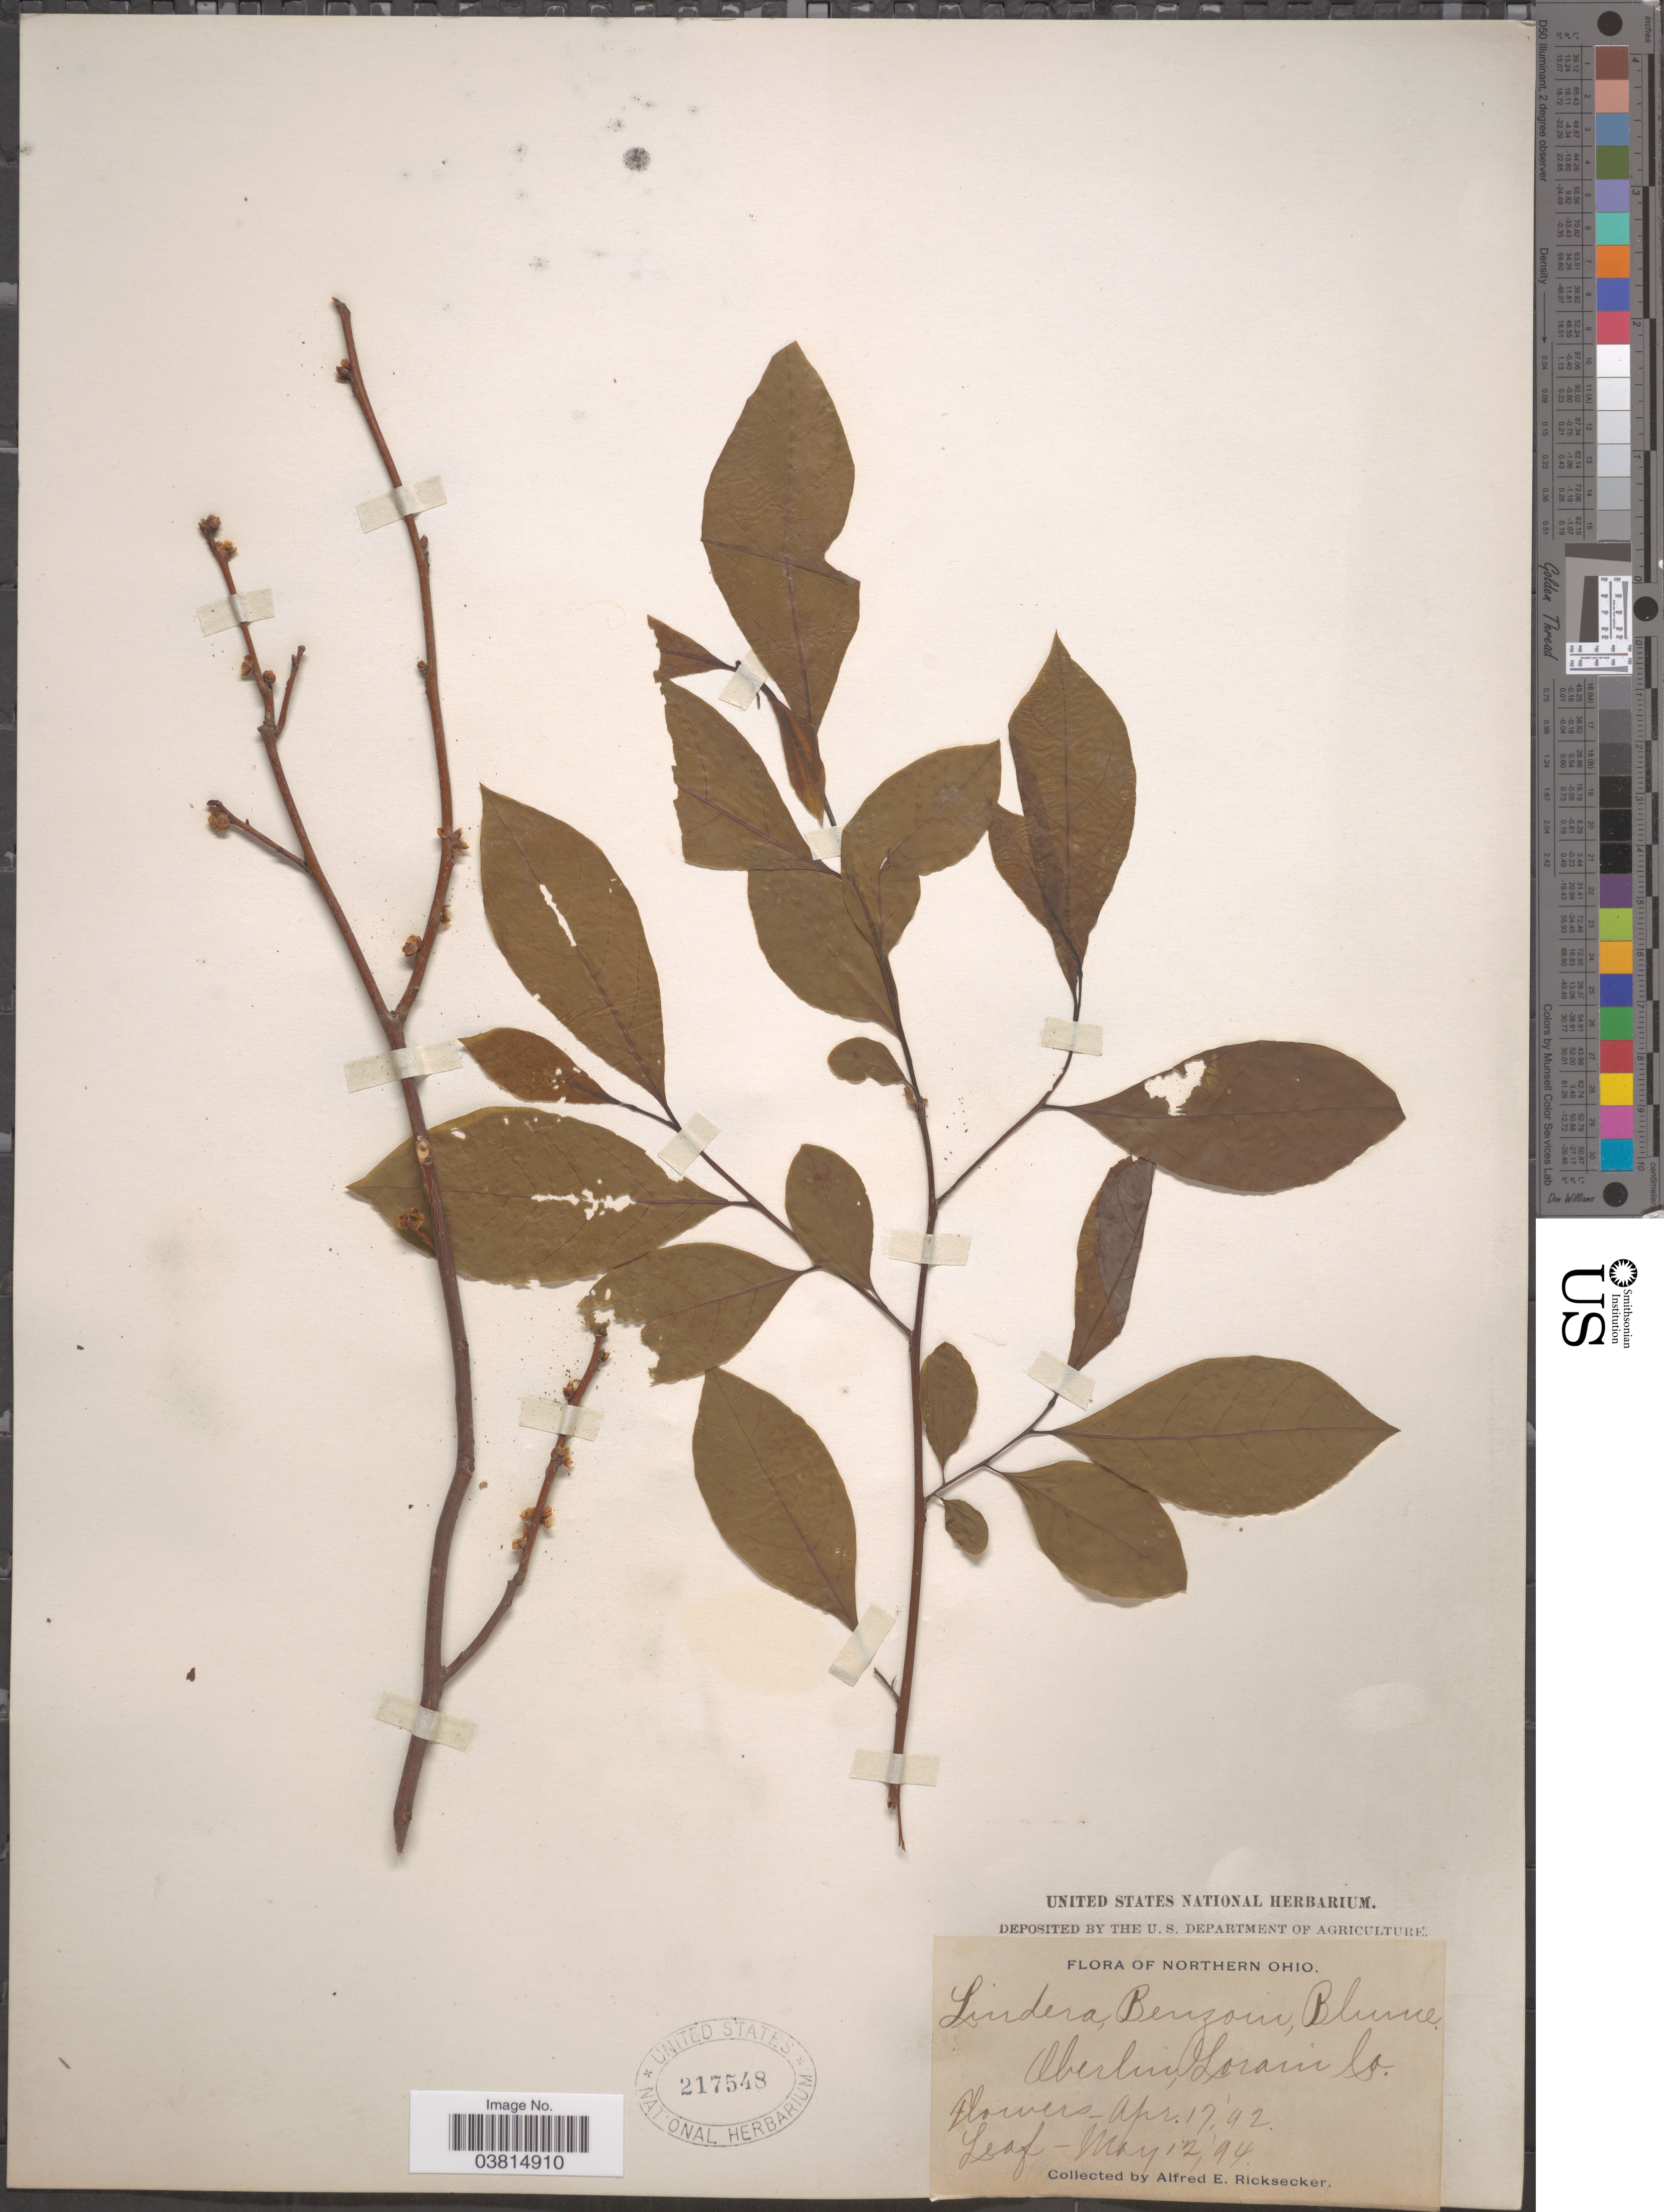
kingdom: Plantae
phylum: Tracheophyta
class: Magnoliopsida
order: Laurales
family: Lauraceae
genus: Lindera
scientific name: Lindera benzoin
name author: (L.) Blume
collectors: A. E. Ricksecker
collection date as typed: Transcribed d/m/y: 17/4/92 to 12/5/94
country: United States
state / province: Ohio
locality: Oberlin, Lorain Co.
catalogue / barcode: US 217548